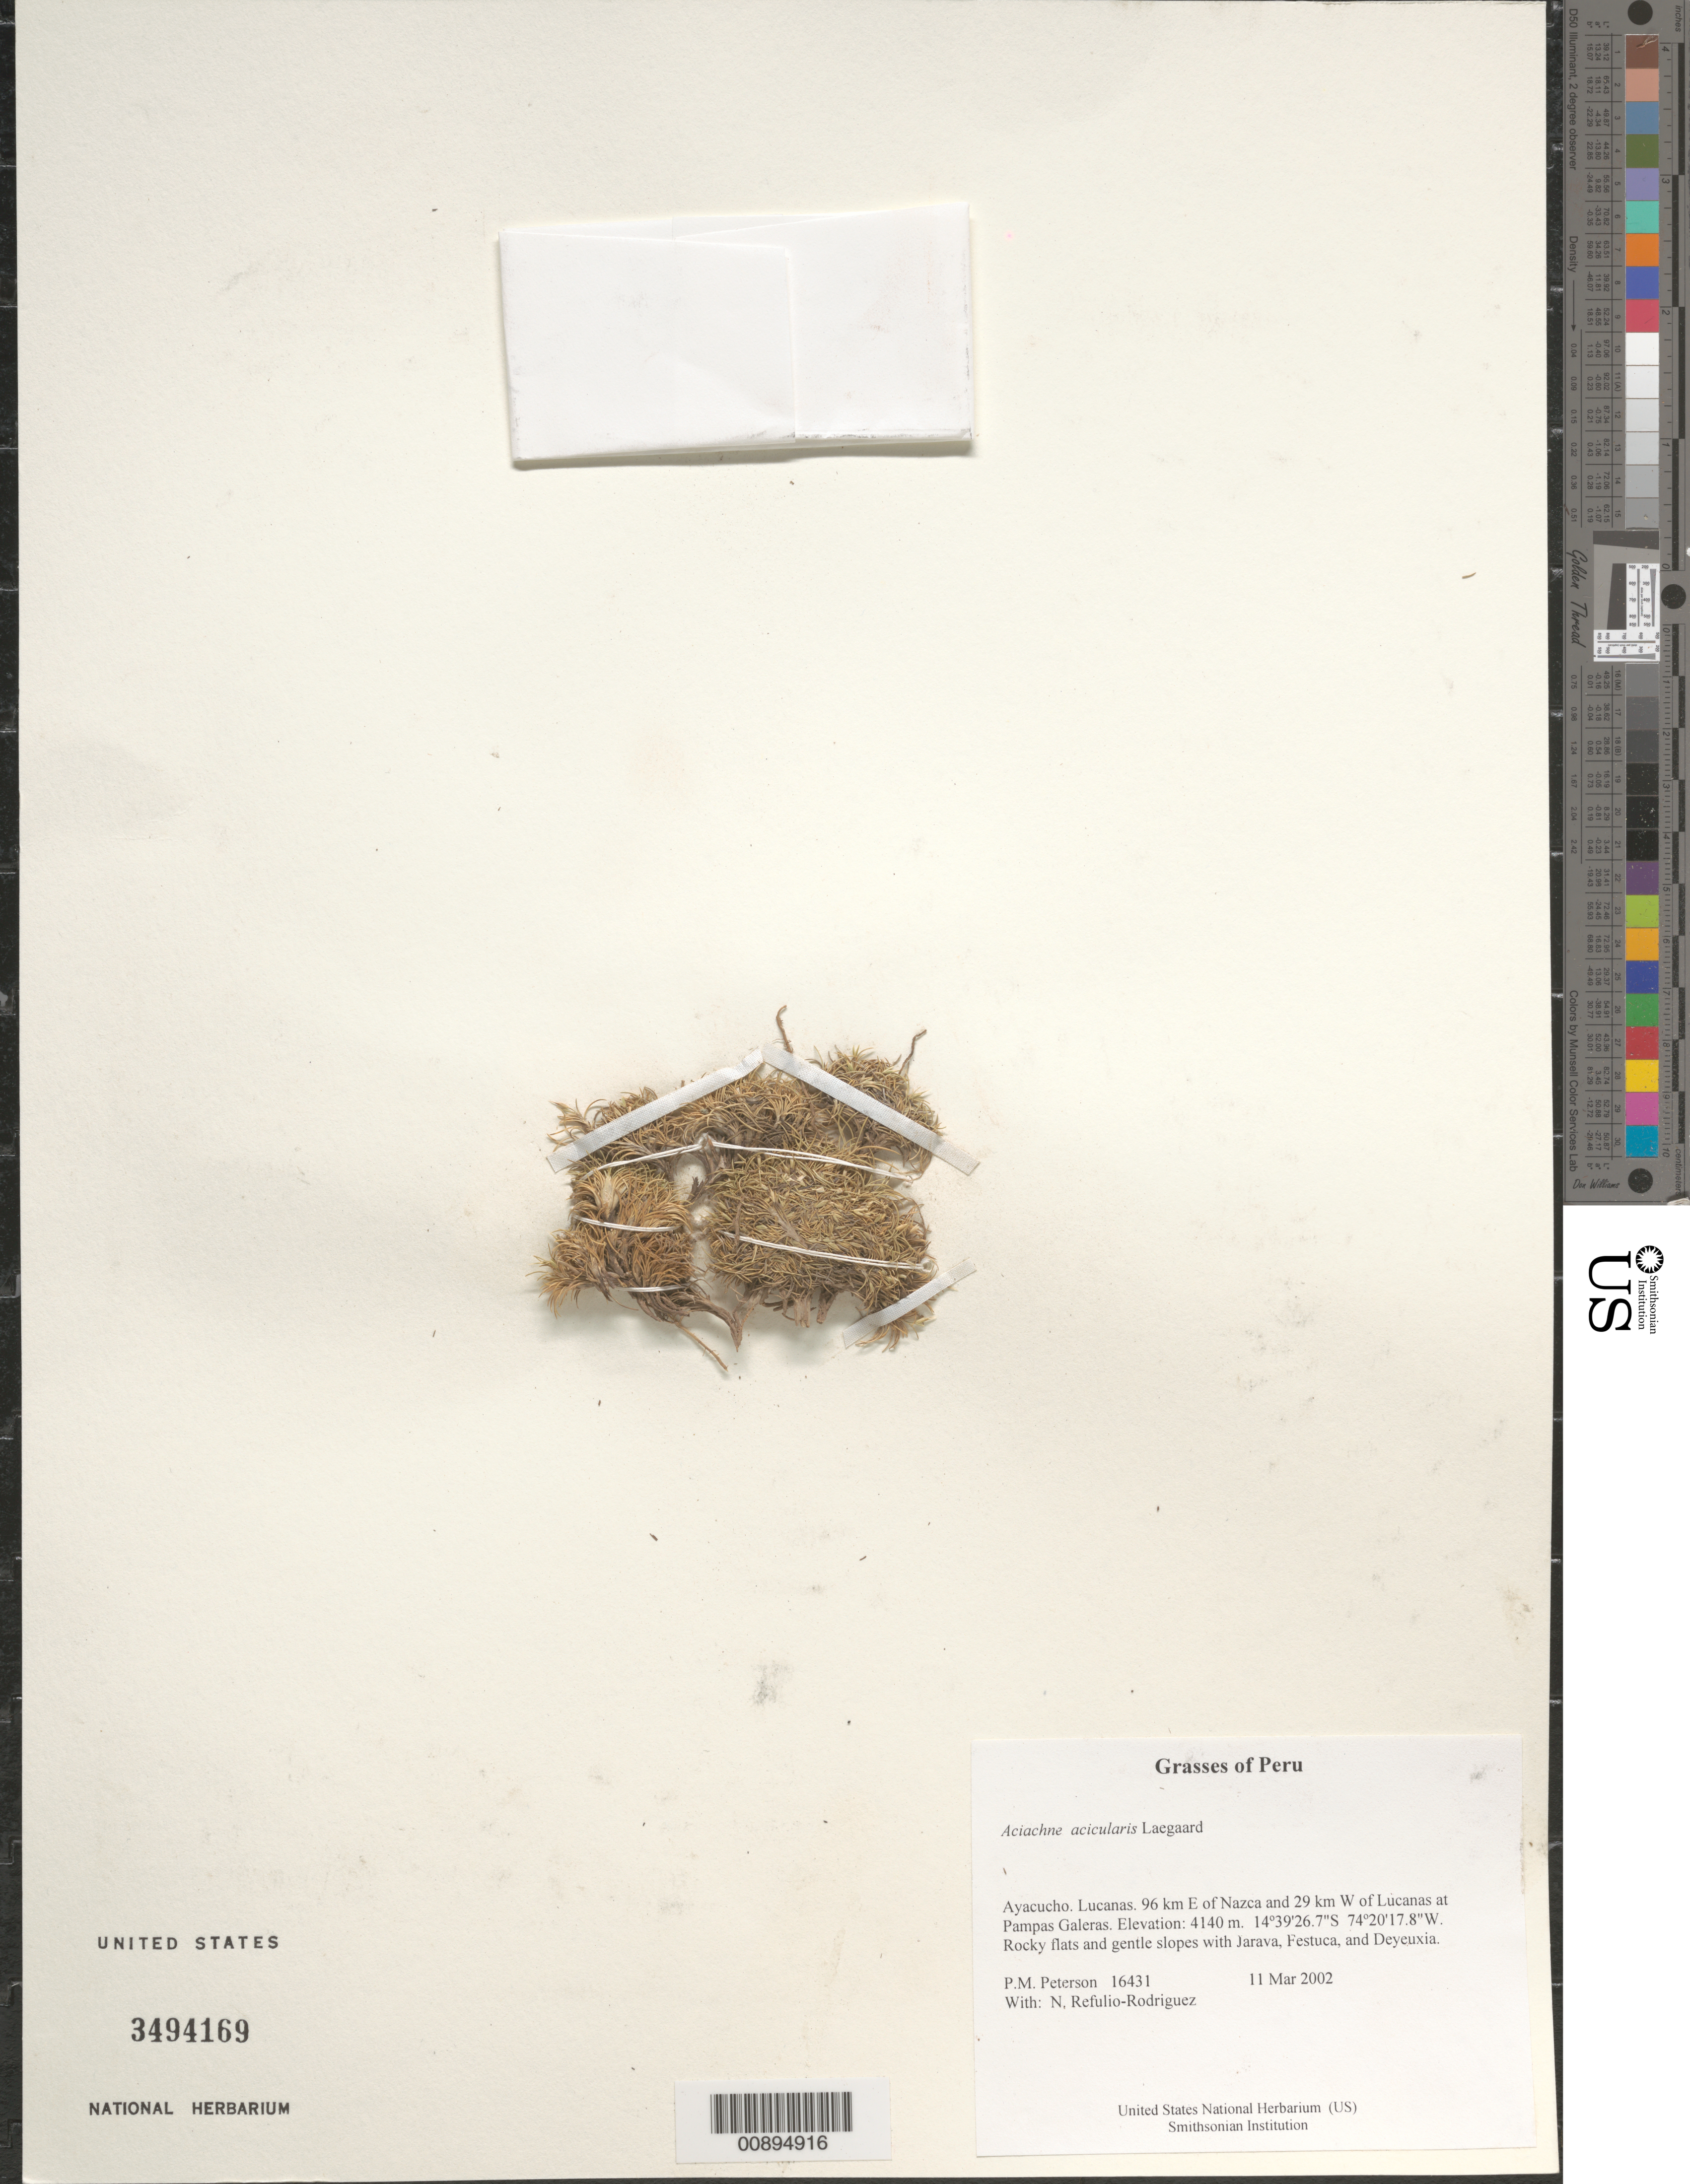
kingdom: Plantae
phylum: Tracheophyta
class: Liliopsida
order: Poales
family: Poaceae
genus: Aciachne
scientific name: Aciachne acicularis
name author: Lægaard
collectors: P. M. Peterson & N. Refulio-Rodríguez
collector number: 16431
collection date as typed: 11 Mar 2002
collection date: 2002-03-11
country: Peru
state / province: Ayacucho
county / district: Lucanas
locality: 96 km E of Nazca and 29 km W of Lucanas at Pampas Galeras.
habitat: Rocky flats and gentle slopes with ~Jarava, Festuca, and Deyeuxia~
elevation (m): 4140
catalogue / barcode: US 3494169